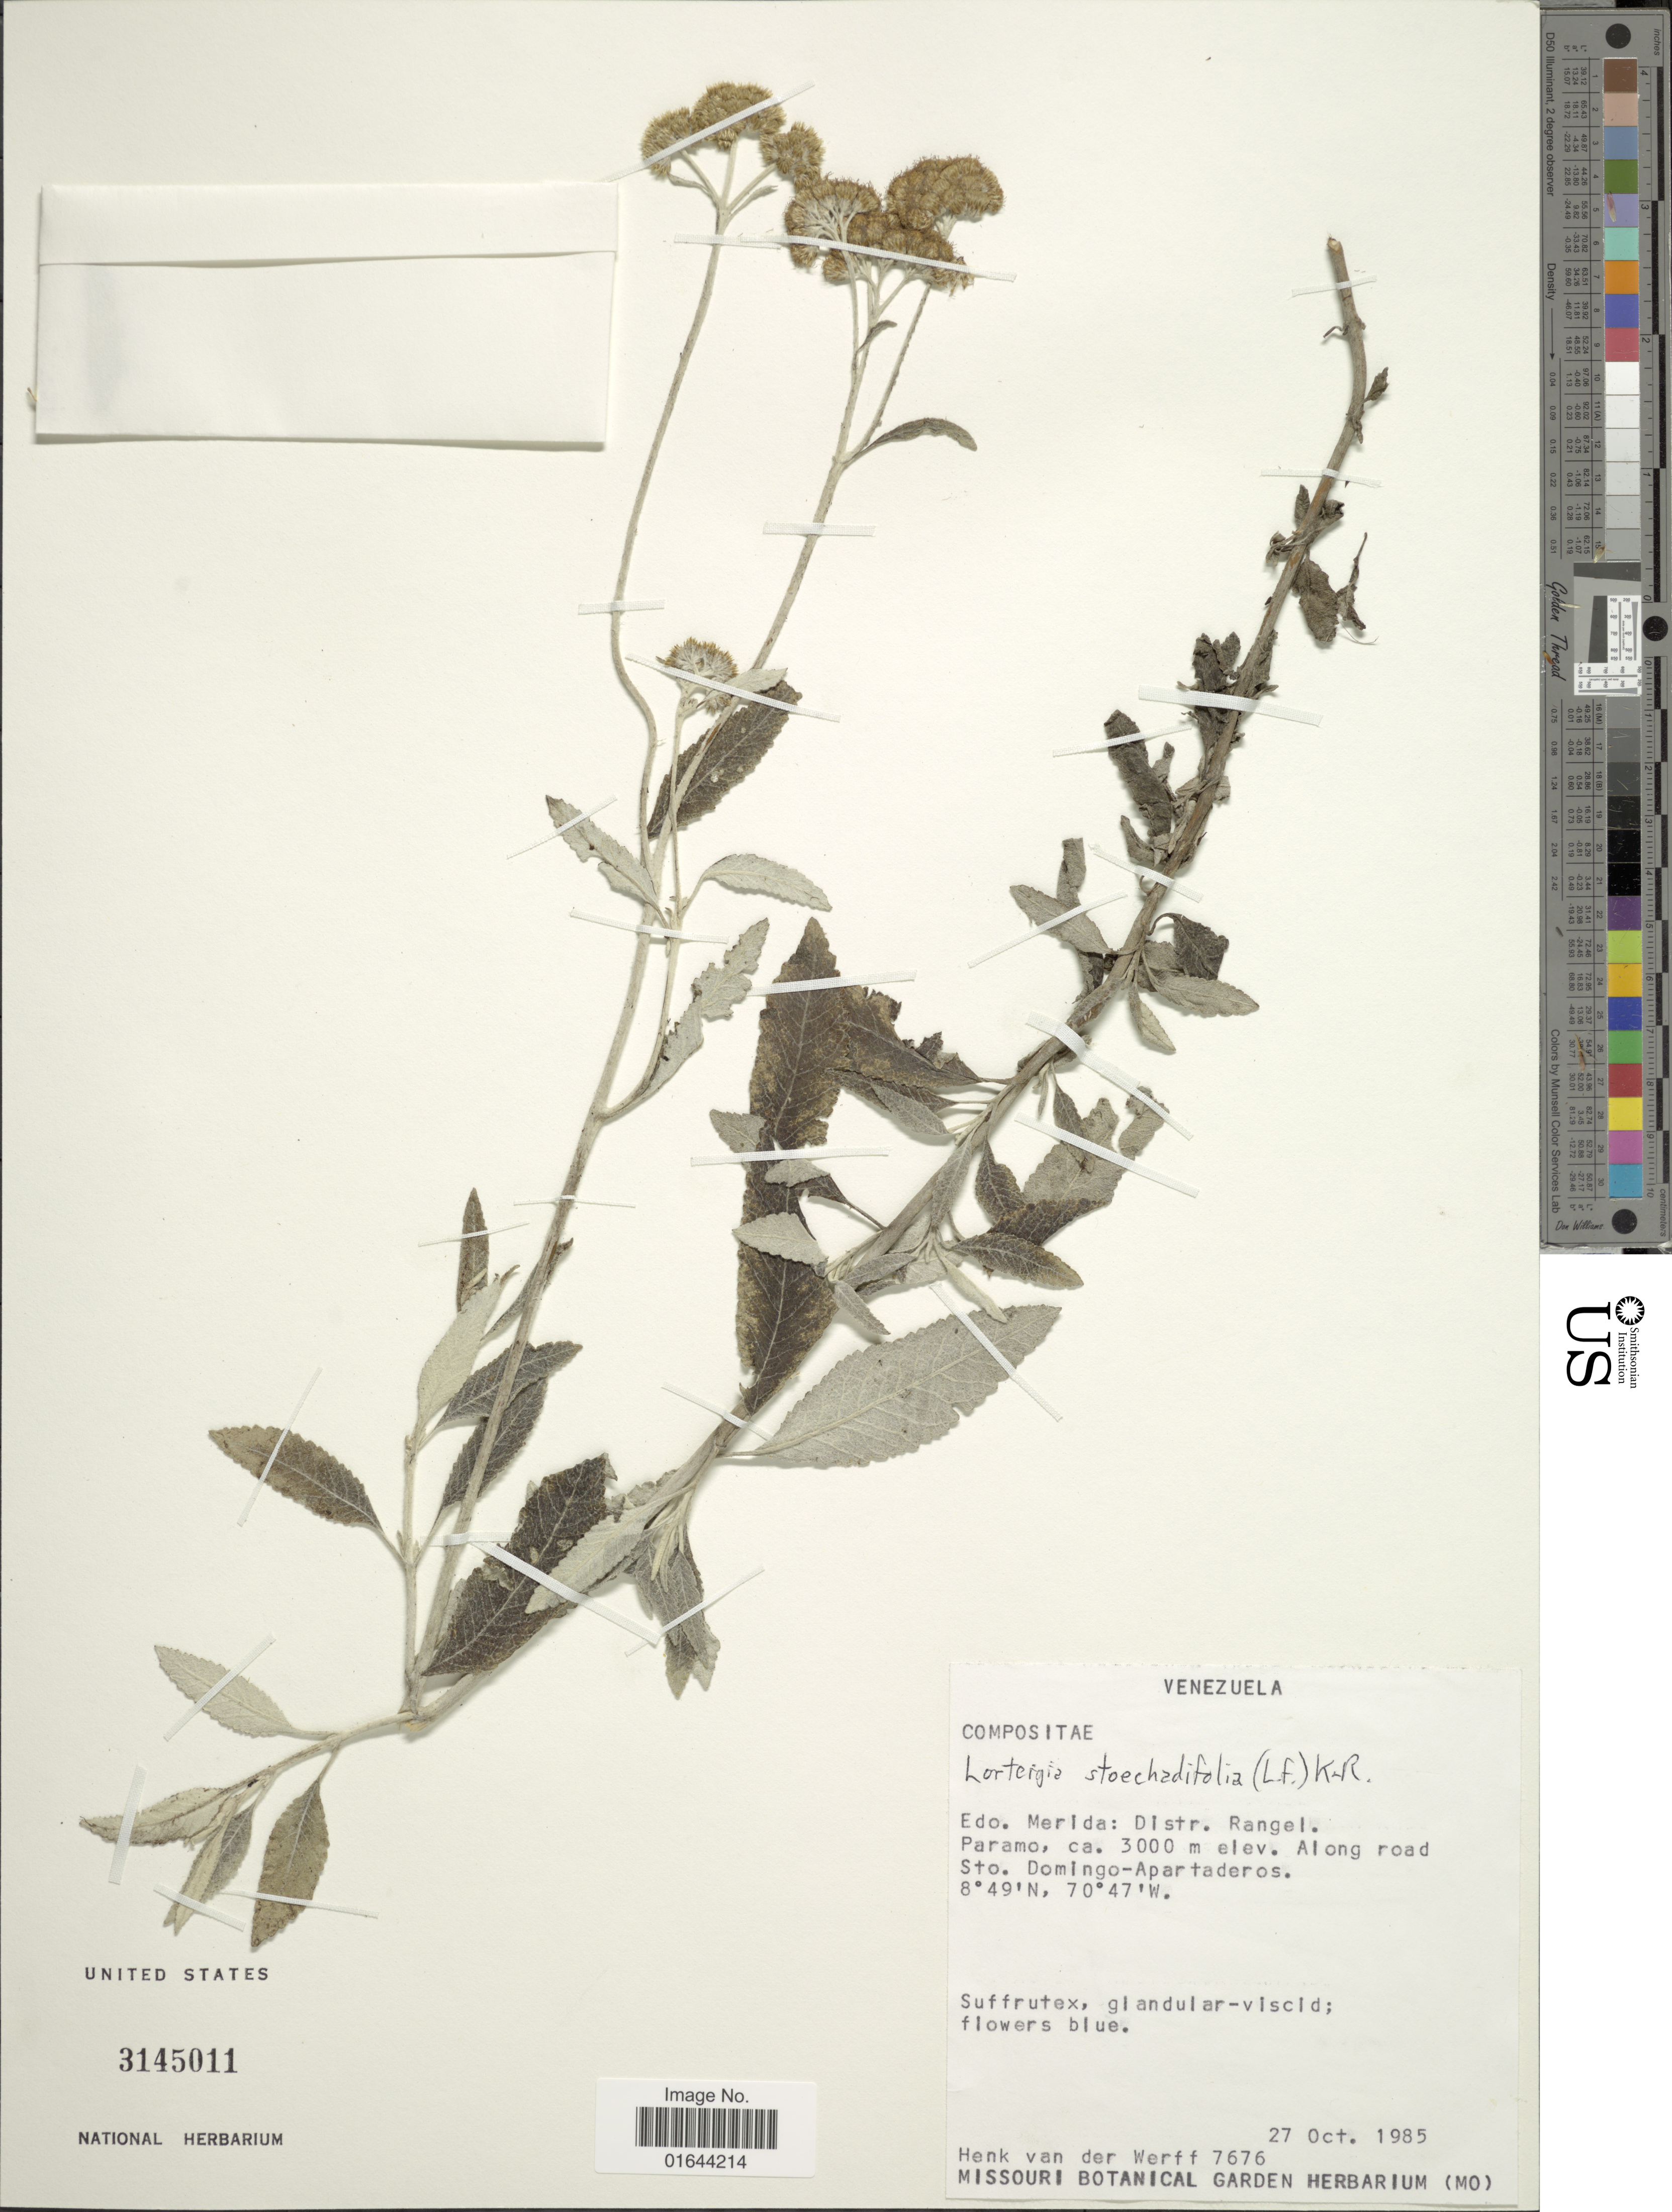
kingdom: Plantae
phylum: Tracheophyta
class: Magnoliopsida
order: Asterales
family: Asteraceae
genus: Lourteigia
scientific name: Lourteigia stoechadifolia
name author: (L. f.) R.M. King & H. Rob.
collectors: H. van der Werff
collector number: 7676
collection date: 1985-10-27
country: Venezuela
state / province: Mérida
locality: Edo, Merida.: Distr. Rangel, Paramo. , along road Sto. Domingo-Apartaderos.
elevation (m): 3000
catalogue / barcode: US 3145011